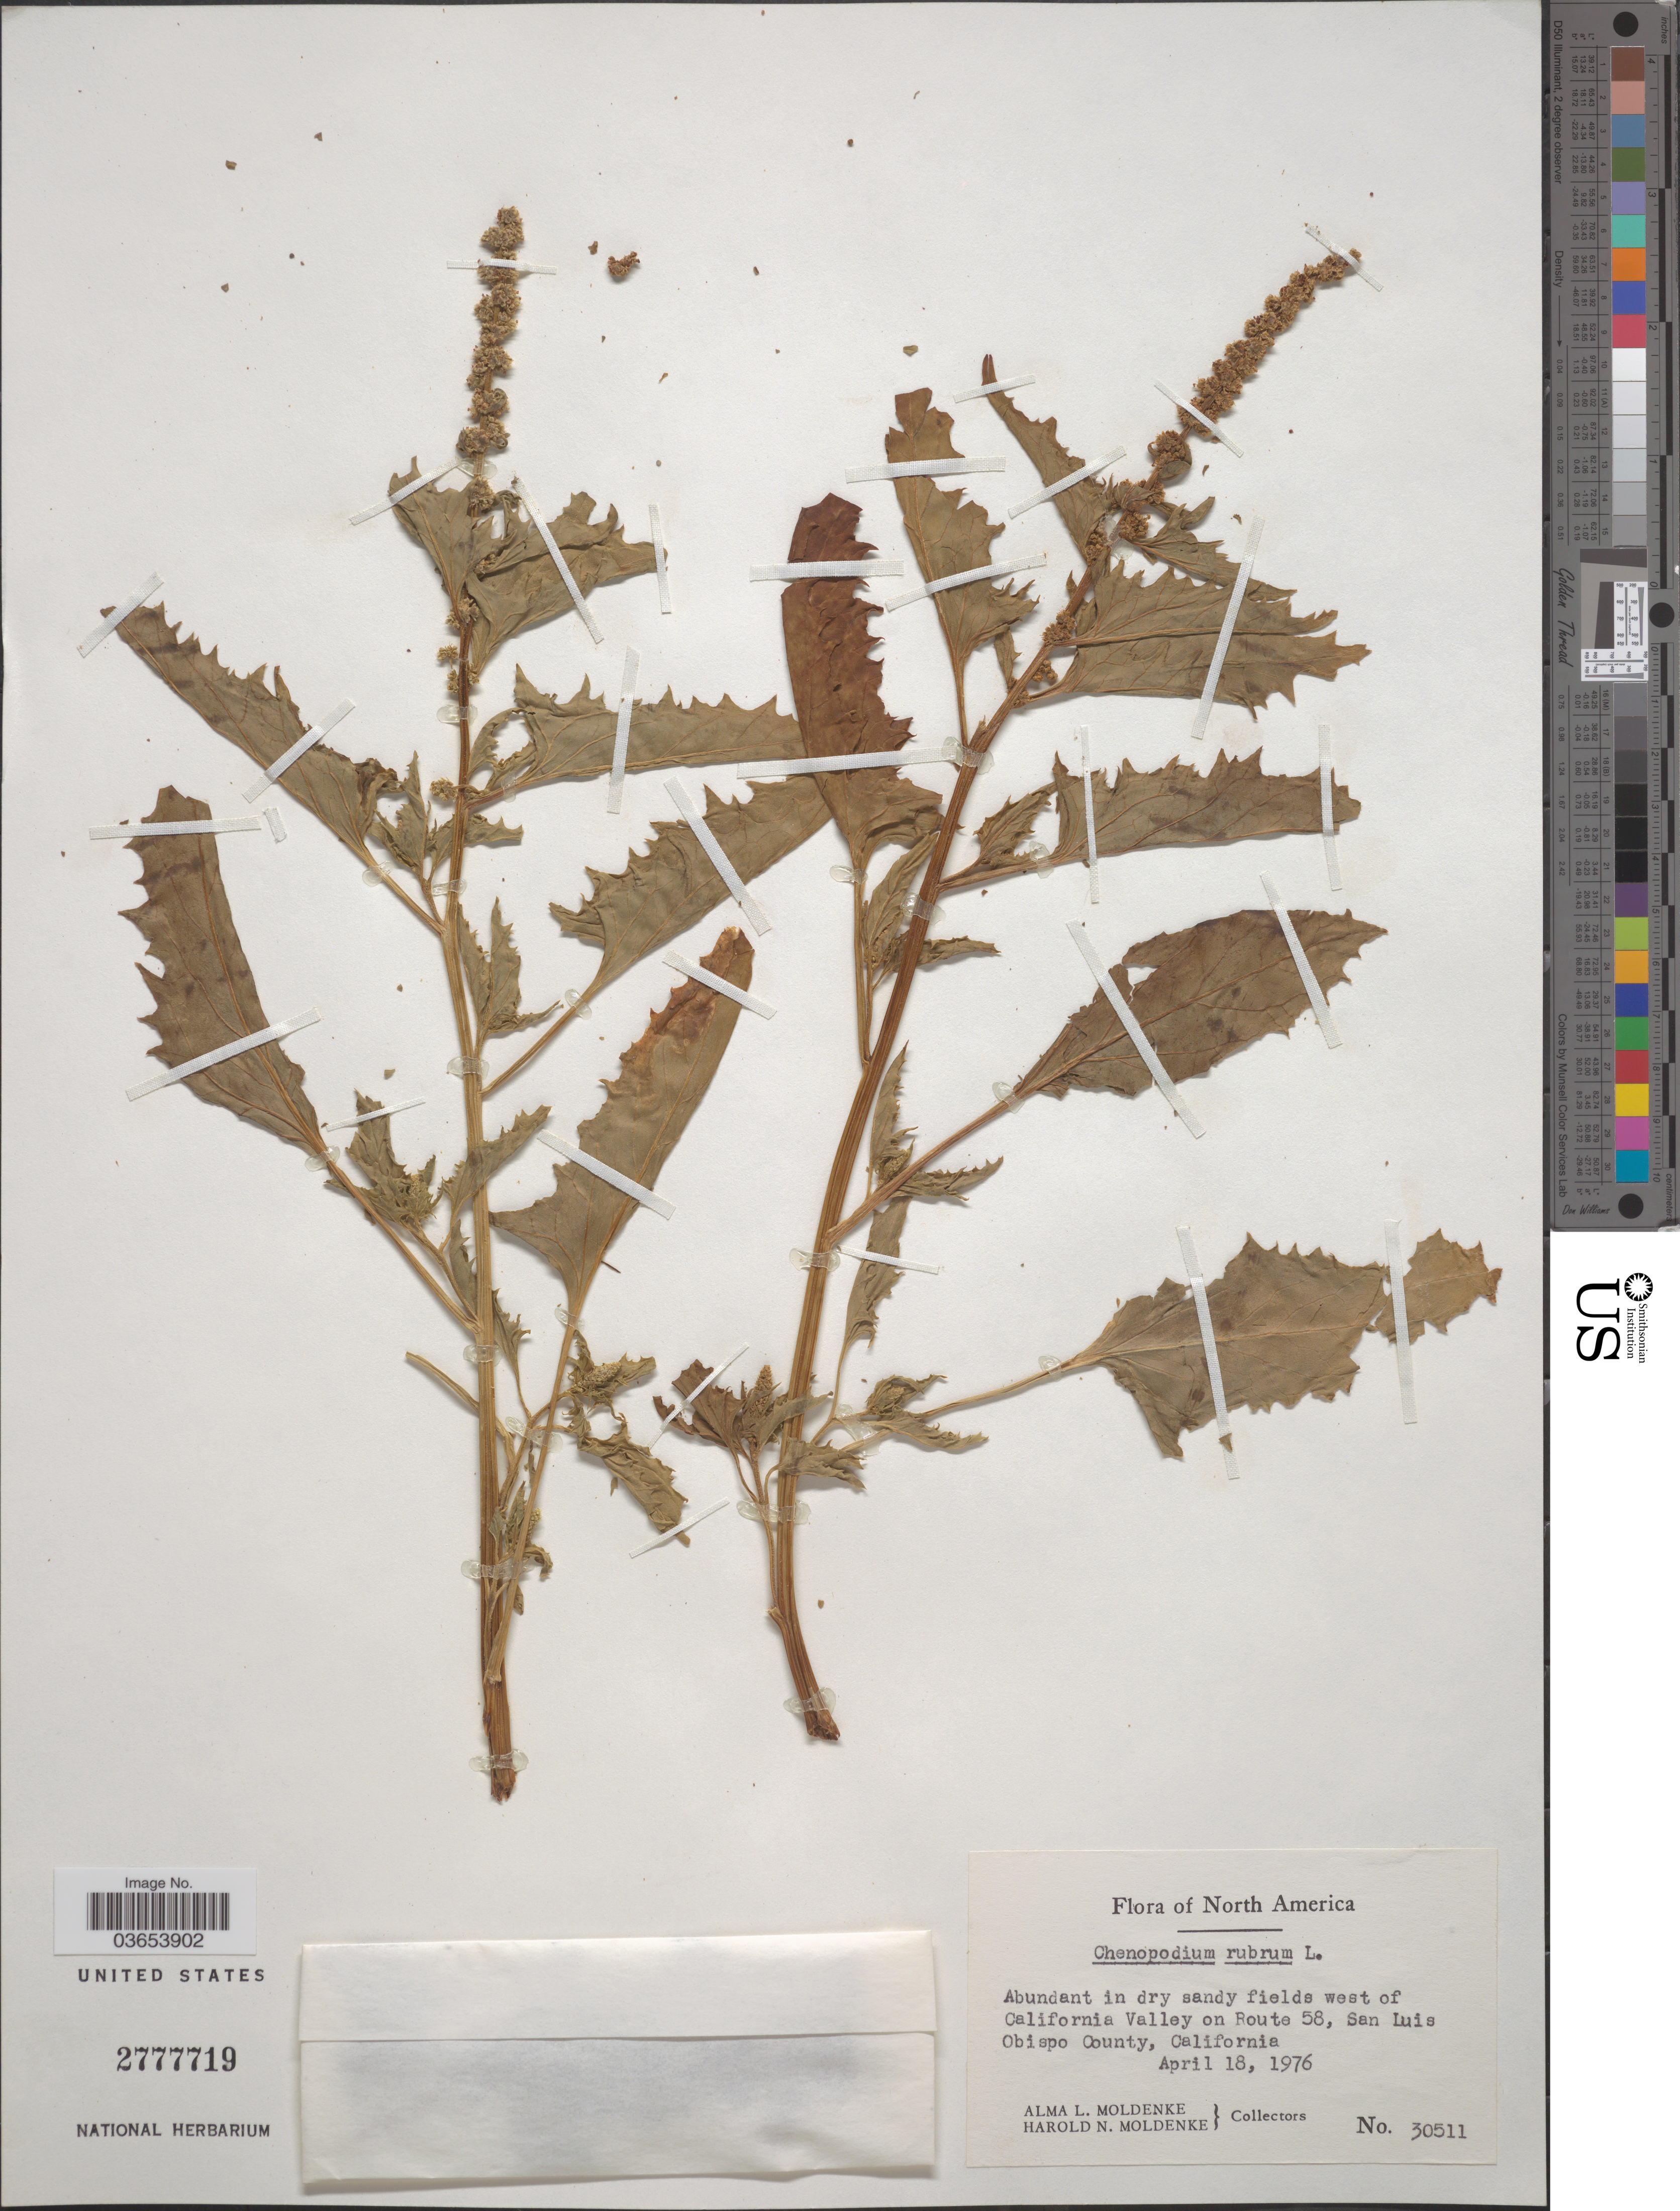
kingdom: Plantae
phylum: Tracheophyta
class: Magnoliopsida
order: Caryophyllales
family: Amaranthaceae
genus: Chenopodium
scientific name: Chenopodium rubrum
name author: L.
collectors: A. L. Moldenke & H. N. Moldenke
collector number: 30511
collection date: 1976-04-18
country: United States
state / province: California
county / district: San Luis Obispo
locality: Abundant in dry sandy fields west of California Valley on Route 58, San Luis Obispo County.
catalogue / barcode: US 2777719